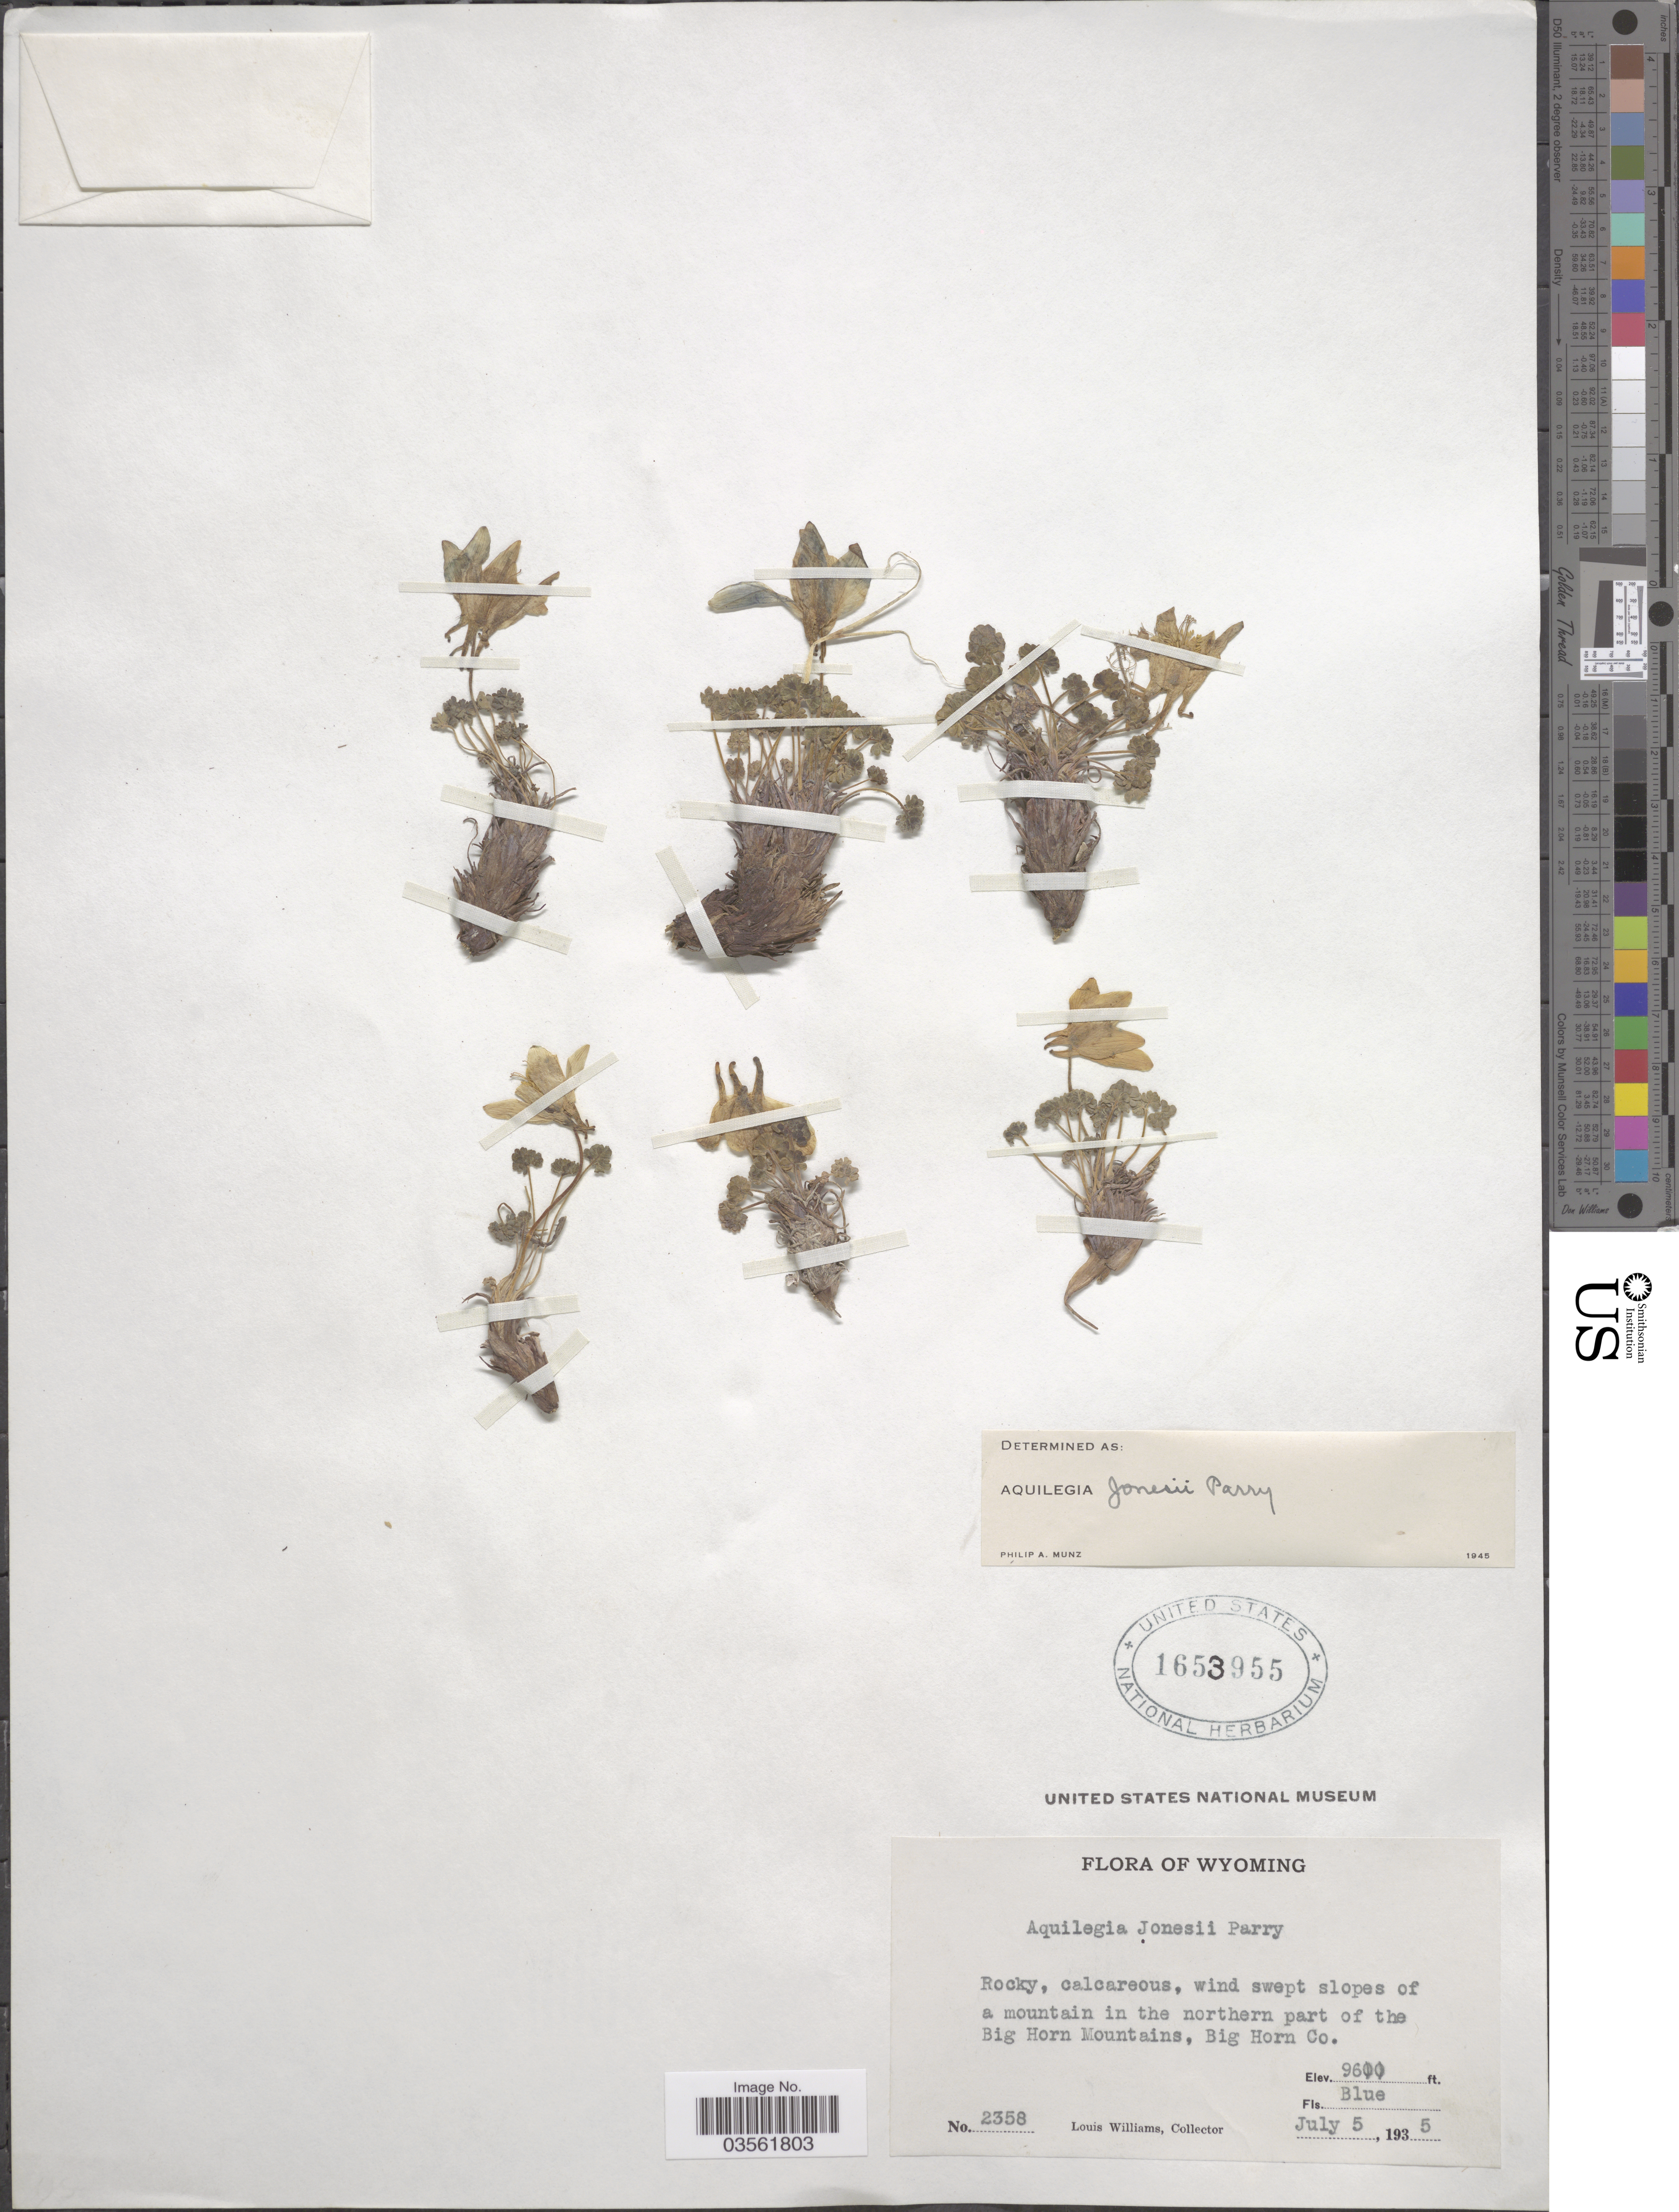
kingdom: Plantae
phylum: Tracheophyta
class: Magnoliopsida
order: Ranunculales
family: Ranunculaceae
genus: Aquilegia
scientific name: Aquilegia jonesii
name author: Parry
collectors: L. G. Williams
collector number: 2358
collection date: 1935-07-05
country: United States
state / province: Wyoming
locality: Wind swept slopes of a mountain in the northern parth of the Big Horn Mountains, Big Horn Co.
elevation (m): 2926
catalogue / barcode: US 1653955